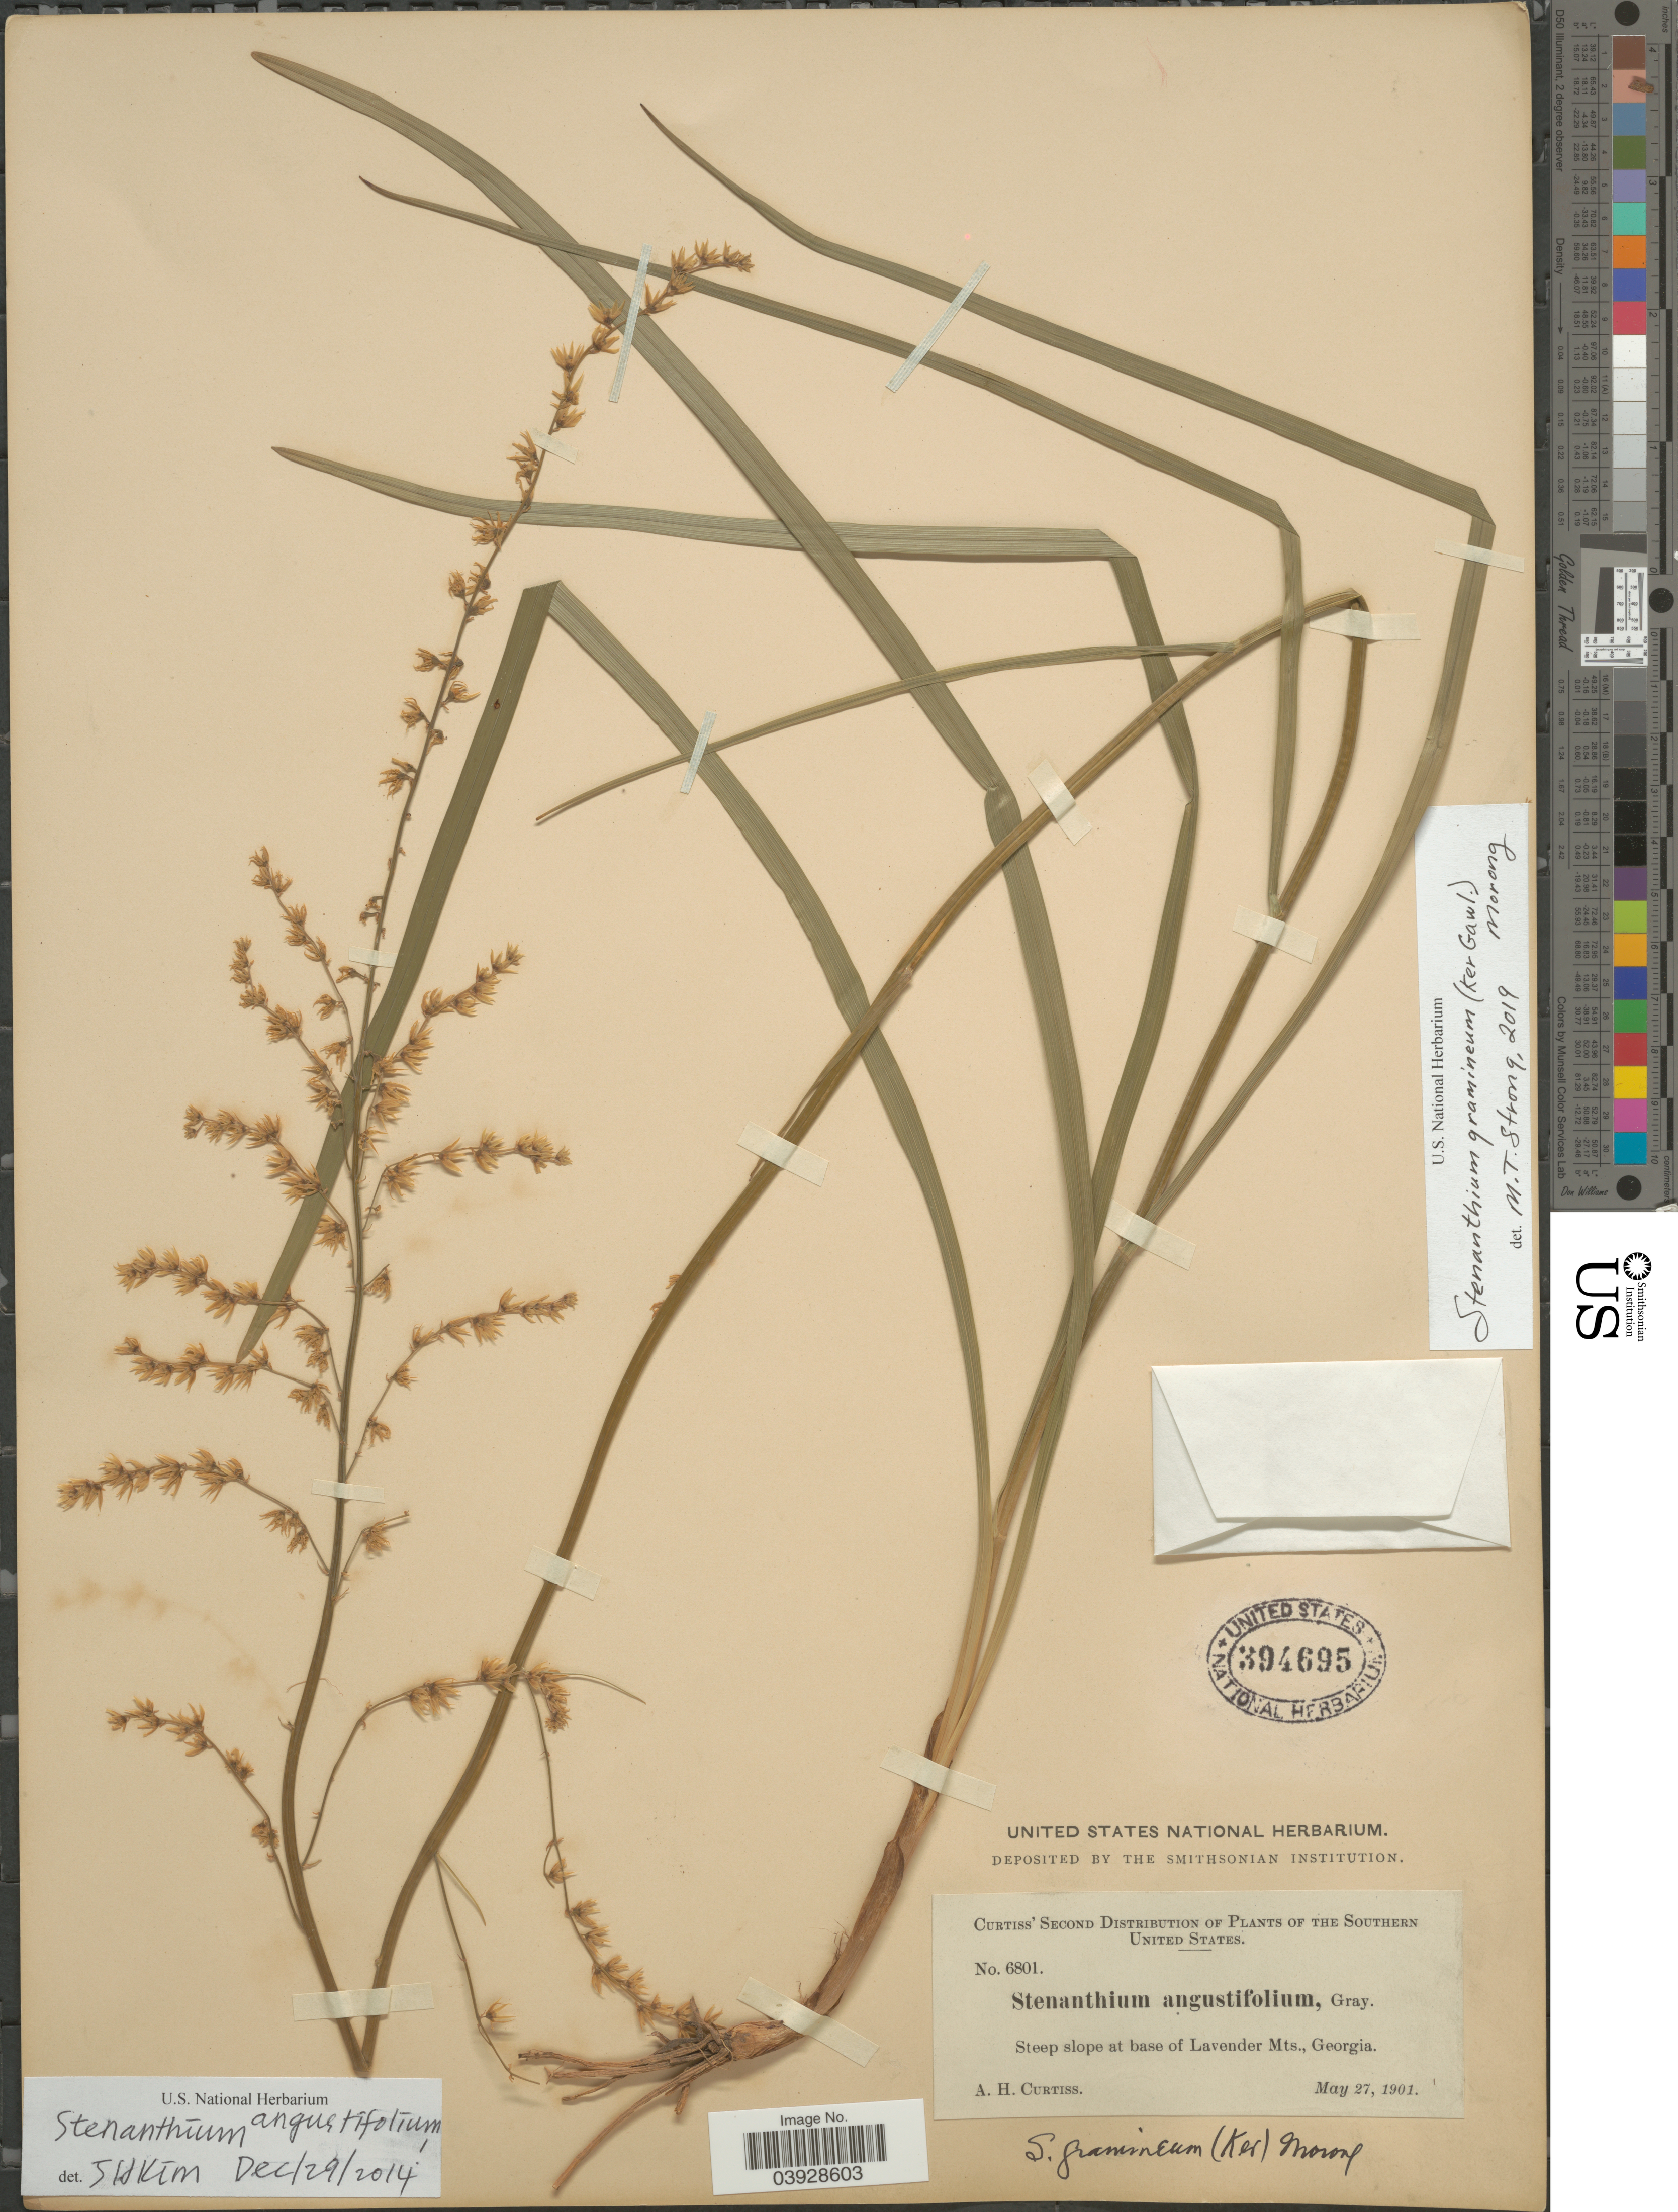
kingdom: Plantae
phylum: Tracheophyta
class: Liliopsida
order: Liliales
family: Melanthiaceae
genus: Stenanthium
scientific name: Stenanthium gramineum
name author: (Ker Gawl.) Morong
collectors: A. H. Curtiss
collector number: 6801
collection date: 1901-05-27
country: United States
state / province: Georgia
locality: The Southern United States. Steep slope at base of Lavender Mts.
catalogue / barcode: US 394695